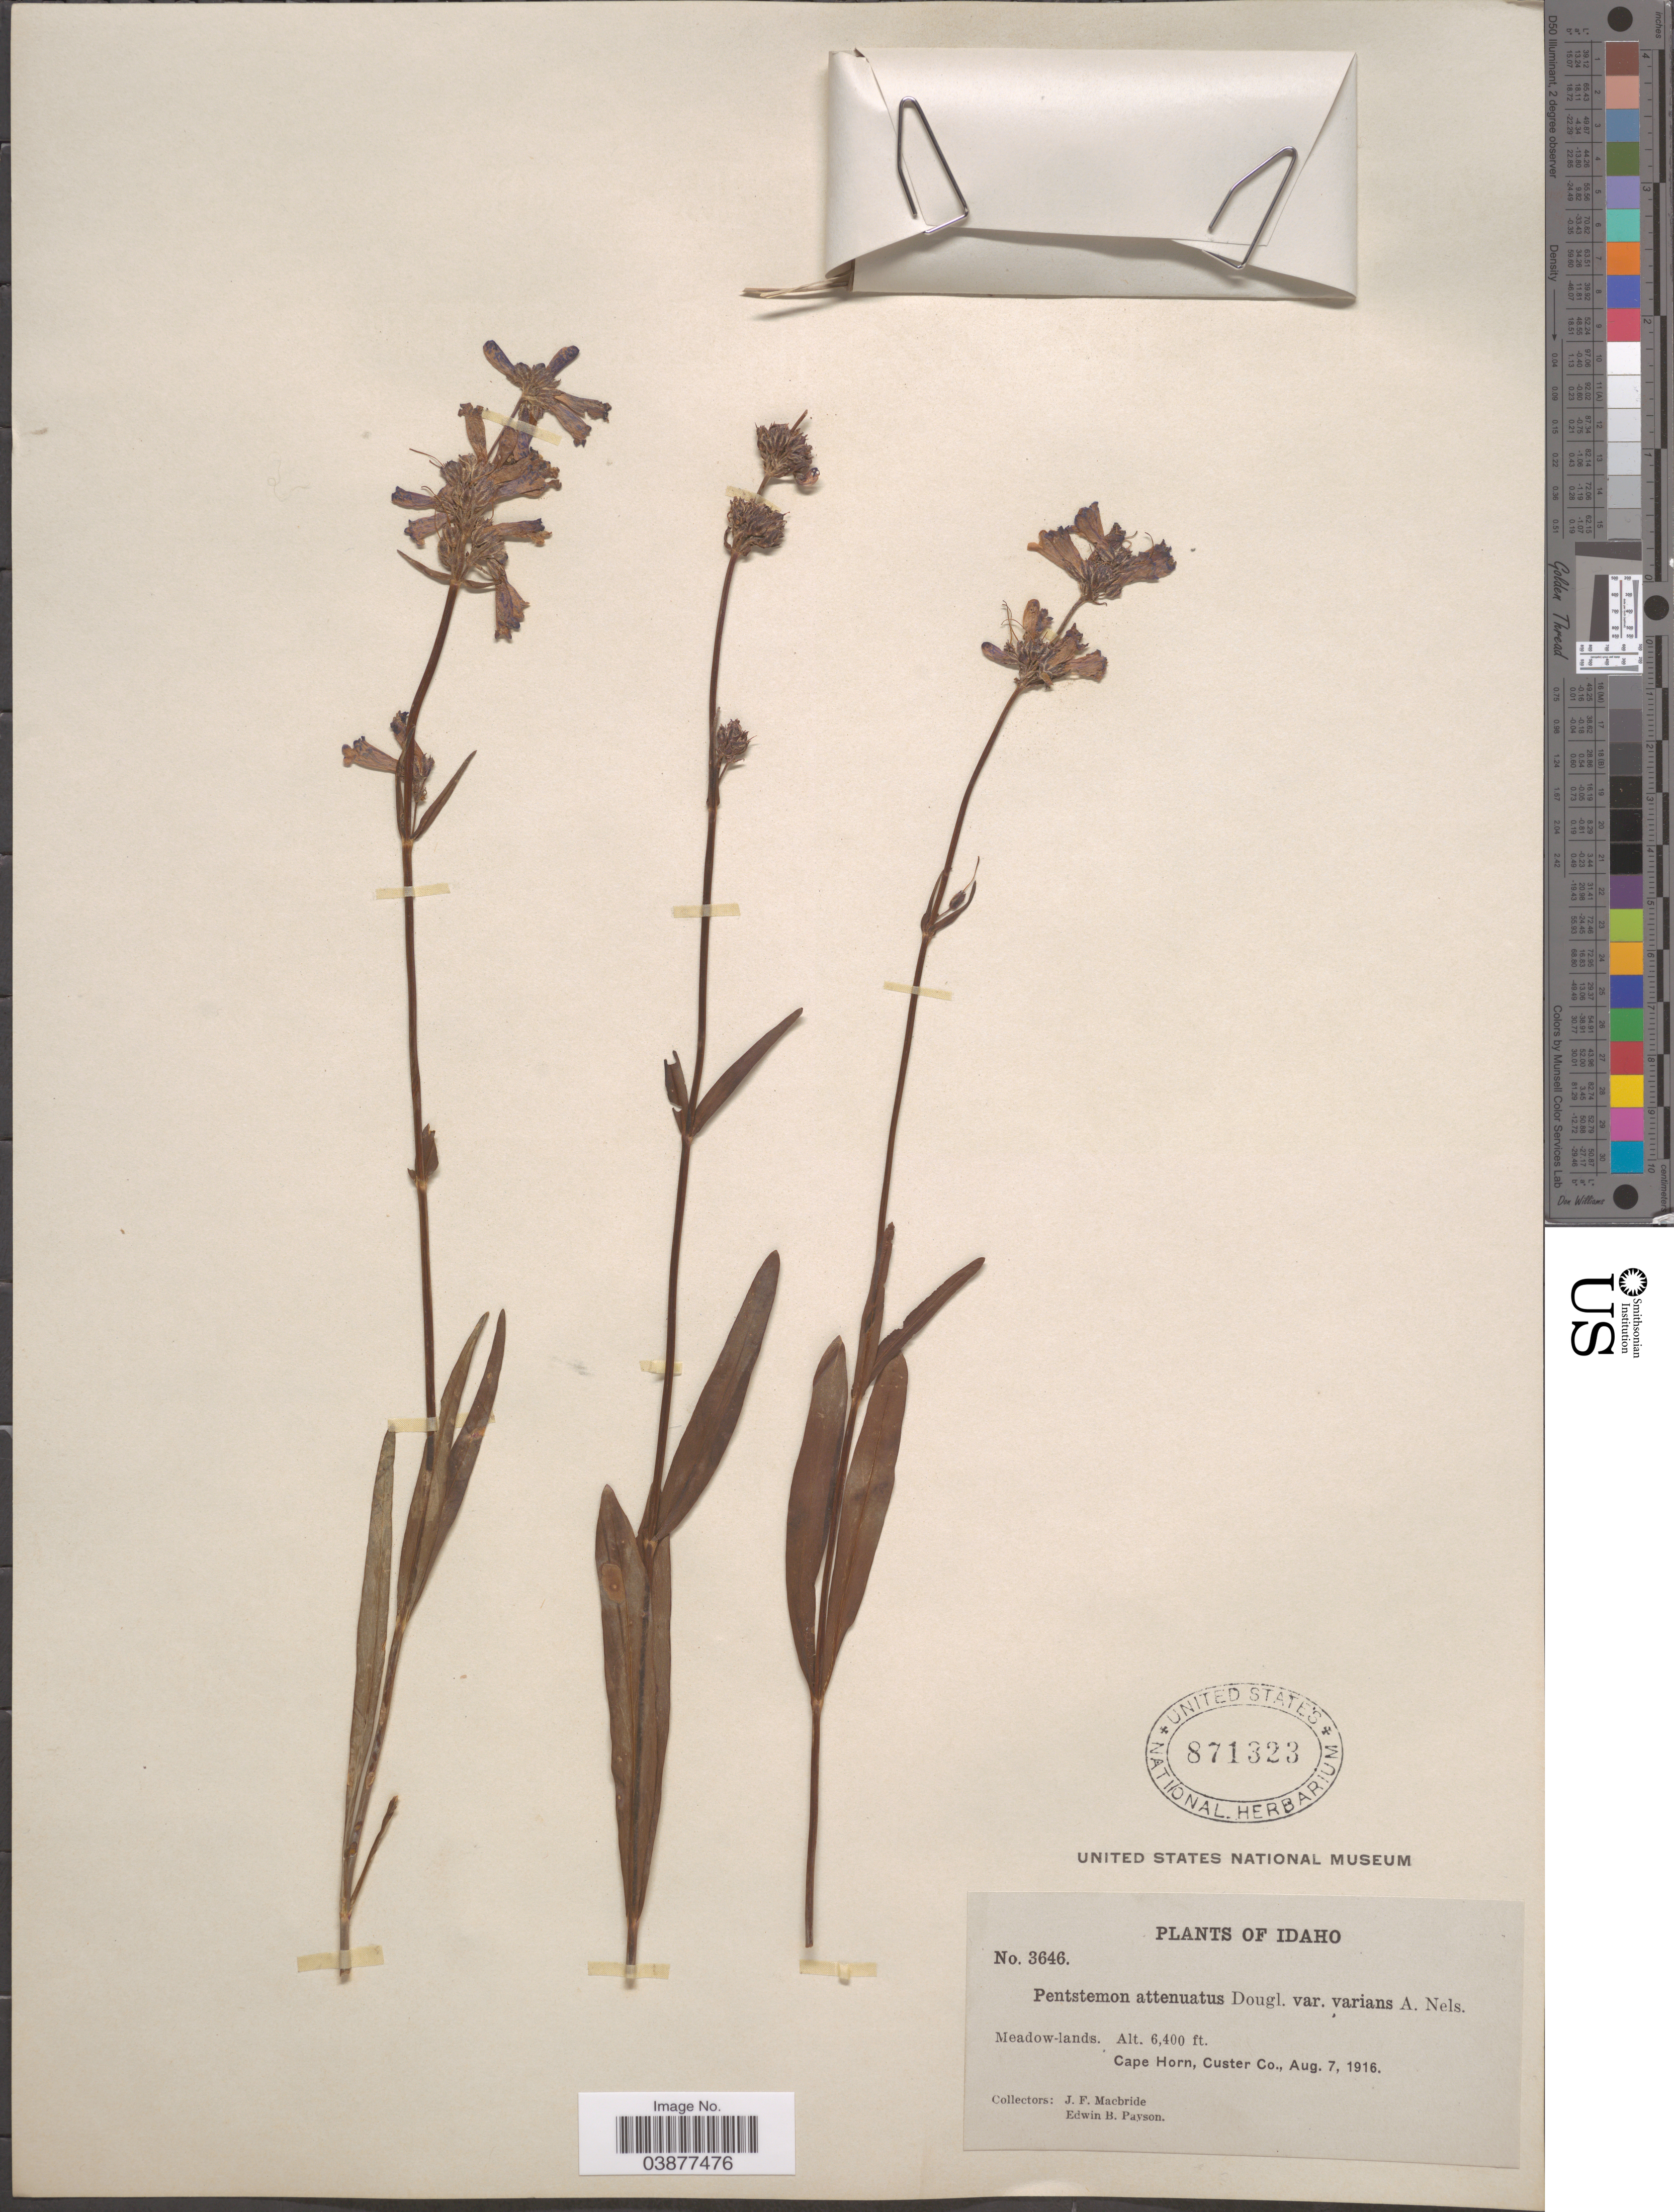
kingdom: Plantae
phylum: Tracheophyta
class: Magnoliopsida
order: Lamiales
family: Plantaginaceae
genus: Penstemon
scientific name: Penstemon pseudoprocerus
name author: Rydb.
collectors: J. F. Macbride & E. B. Payson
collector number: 3646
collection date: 1916-08-07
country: United States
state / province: Idaho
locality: Cape Horn, Custer Co.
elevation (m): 1951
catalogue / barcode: US 871323